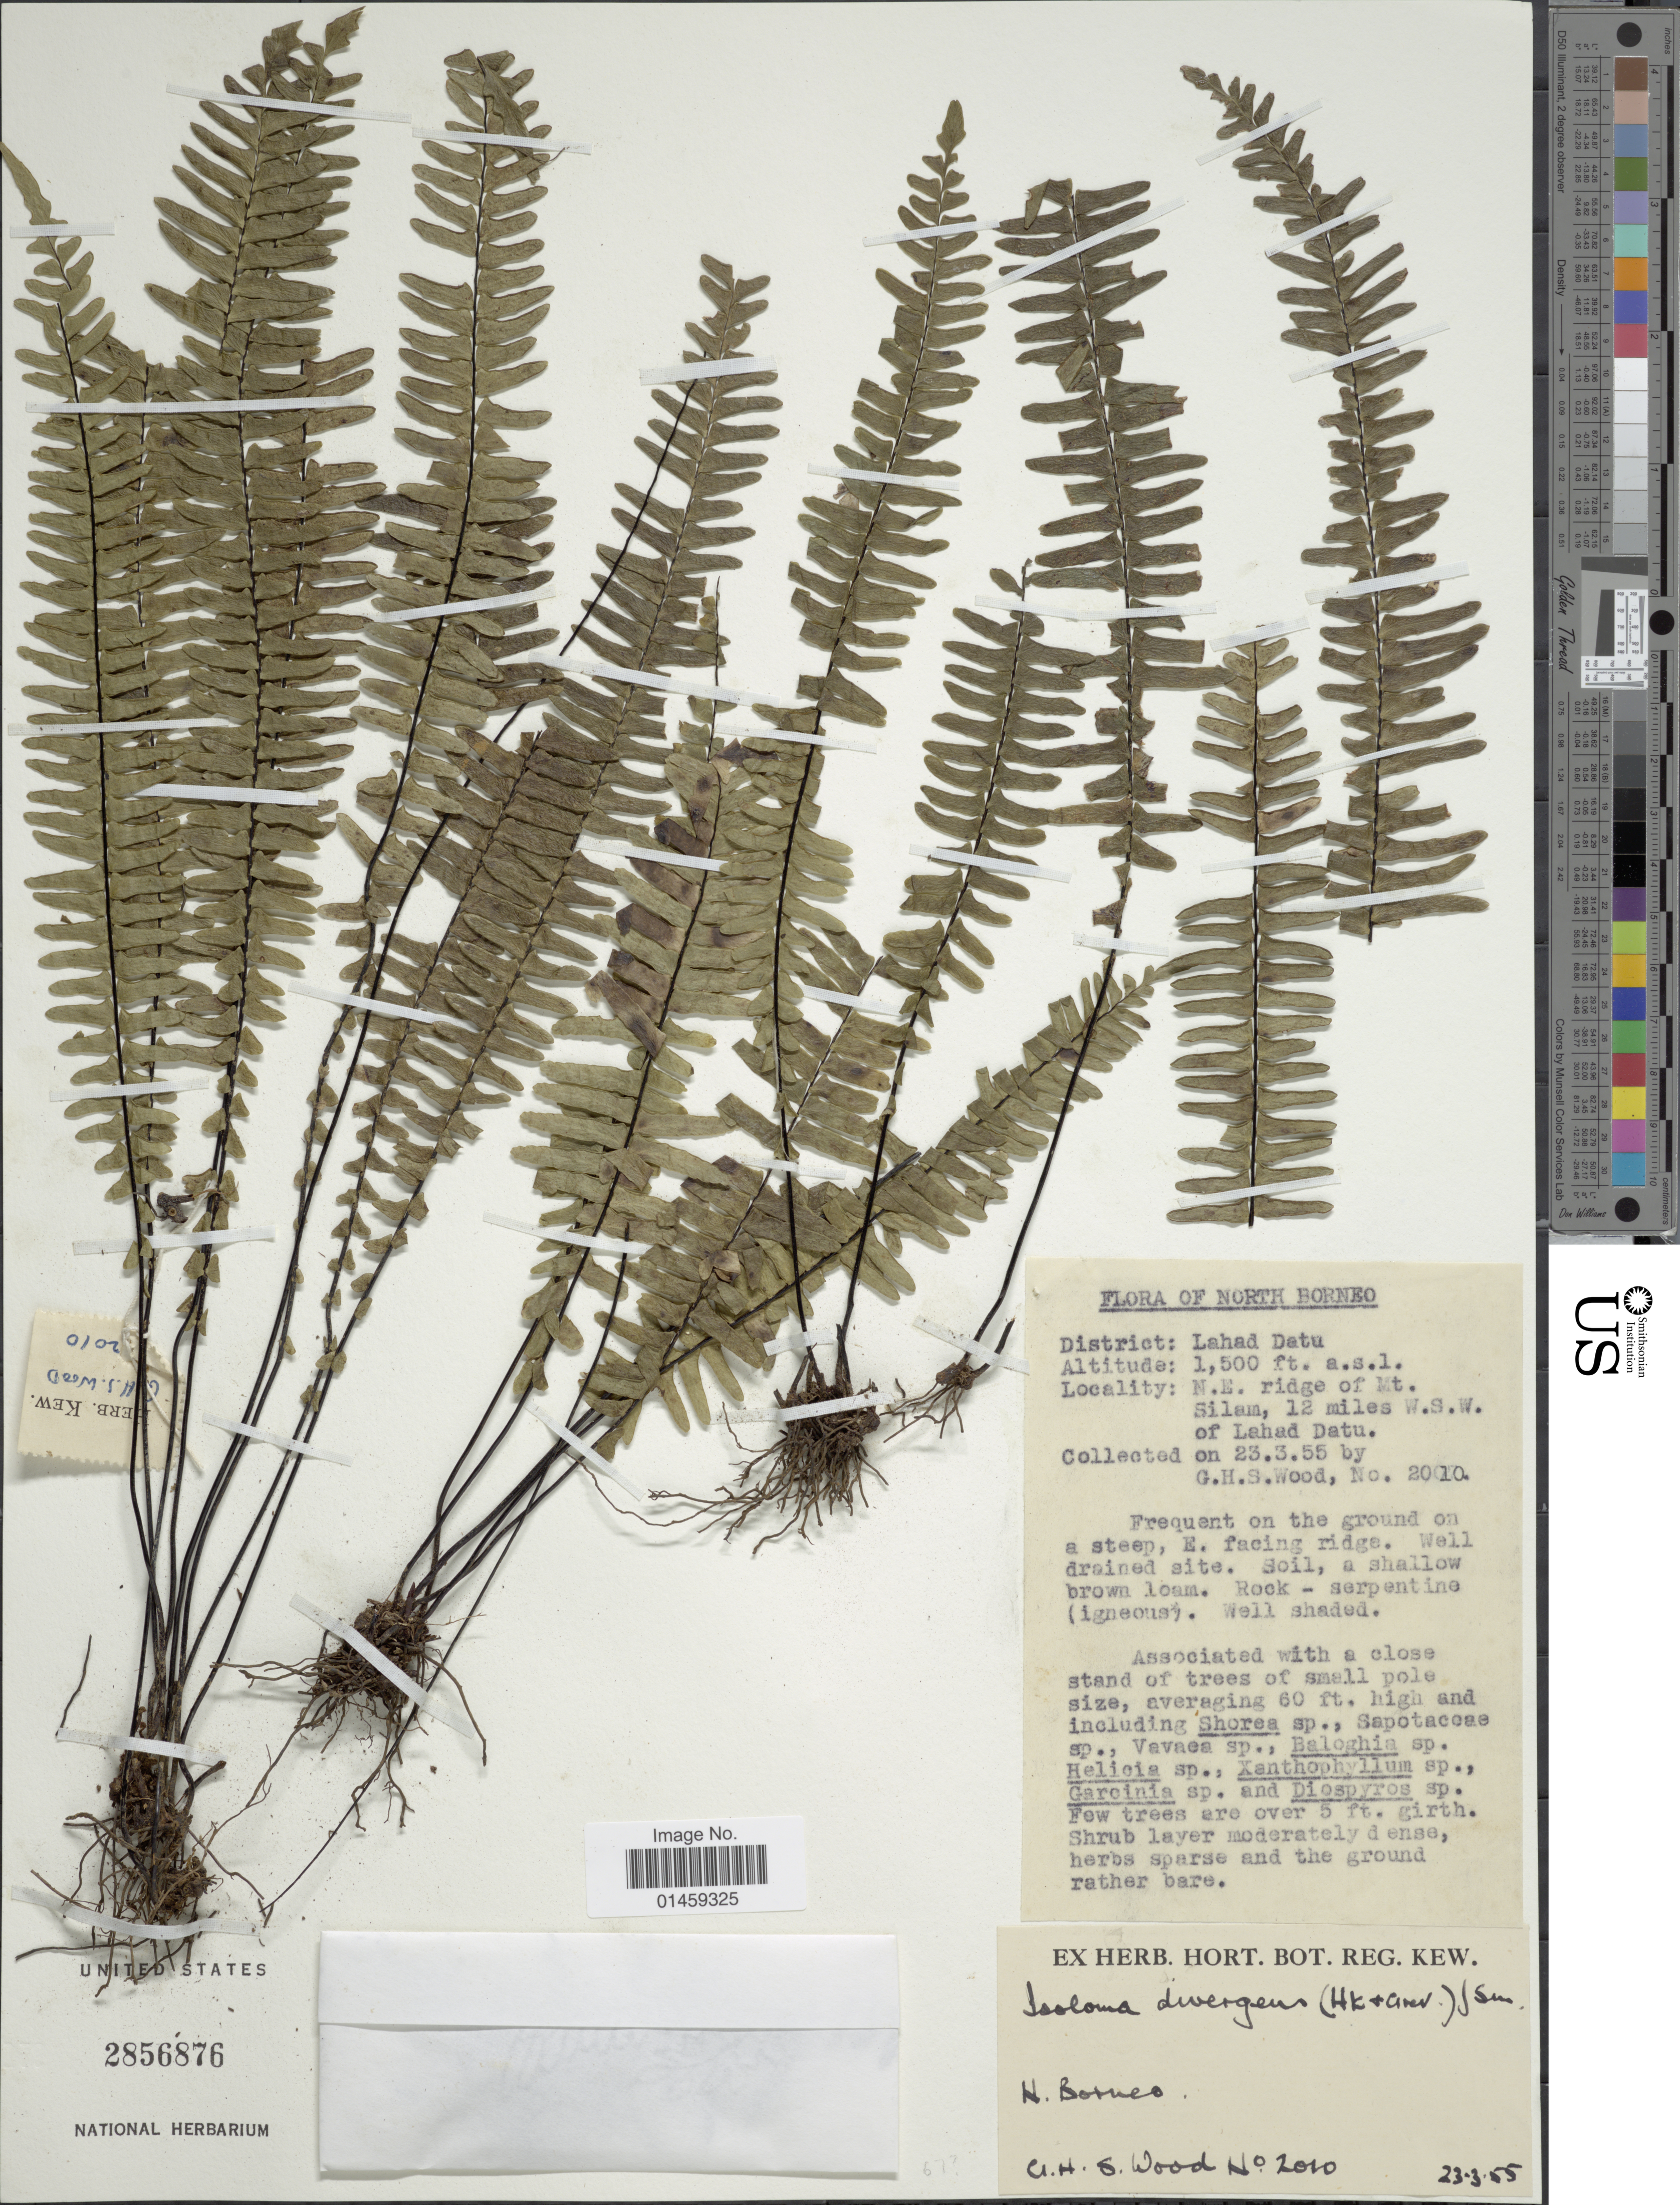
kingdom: Plantae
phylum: Tracheophyta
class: Polypodiopsida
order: Polypodiales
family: Lindsaeaceae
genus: Lindsaea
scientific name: Lindsaea divergens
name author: Wall. ex Hook. & Grev.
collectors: G. Wood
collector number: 2010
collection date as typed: Transcribed d/m/y: 23/3/55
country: Malaysia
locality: North Borneo. District: Lahad Datu. N.E. ridge of Mt. Silam, 12 miles W.S.W. of Lahad Datu.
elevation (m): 457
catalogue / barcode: US 2856876